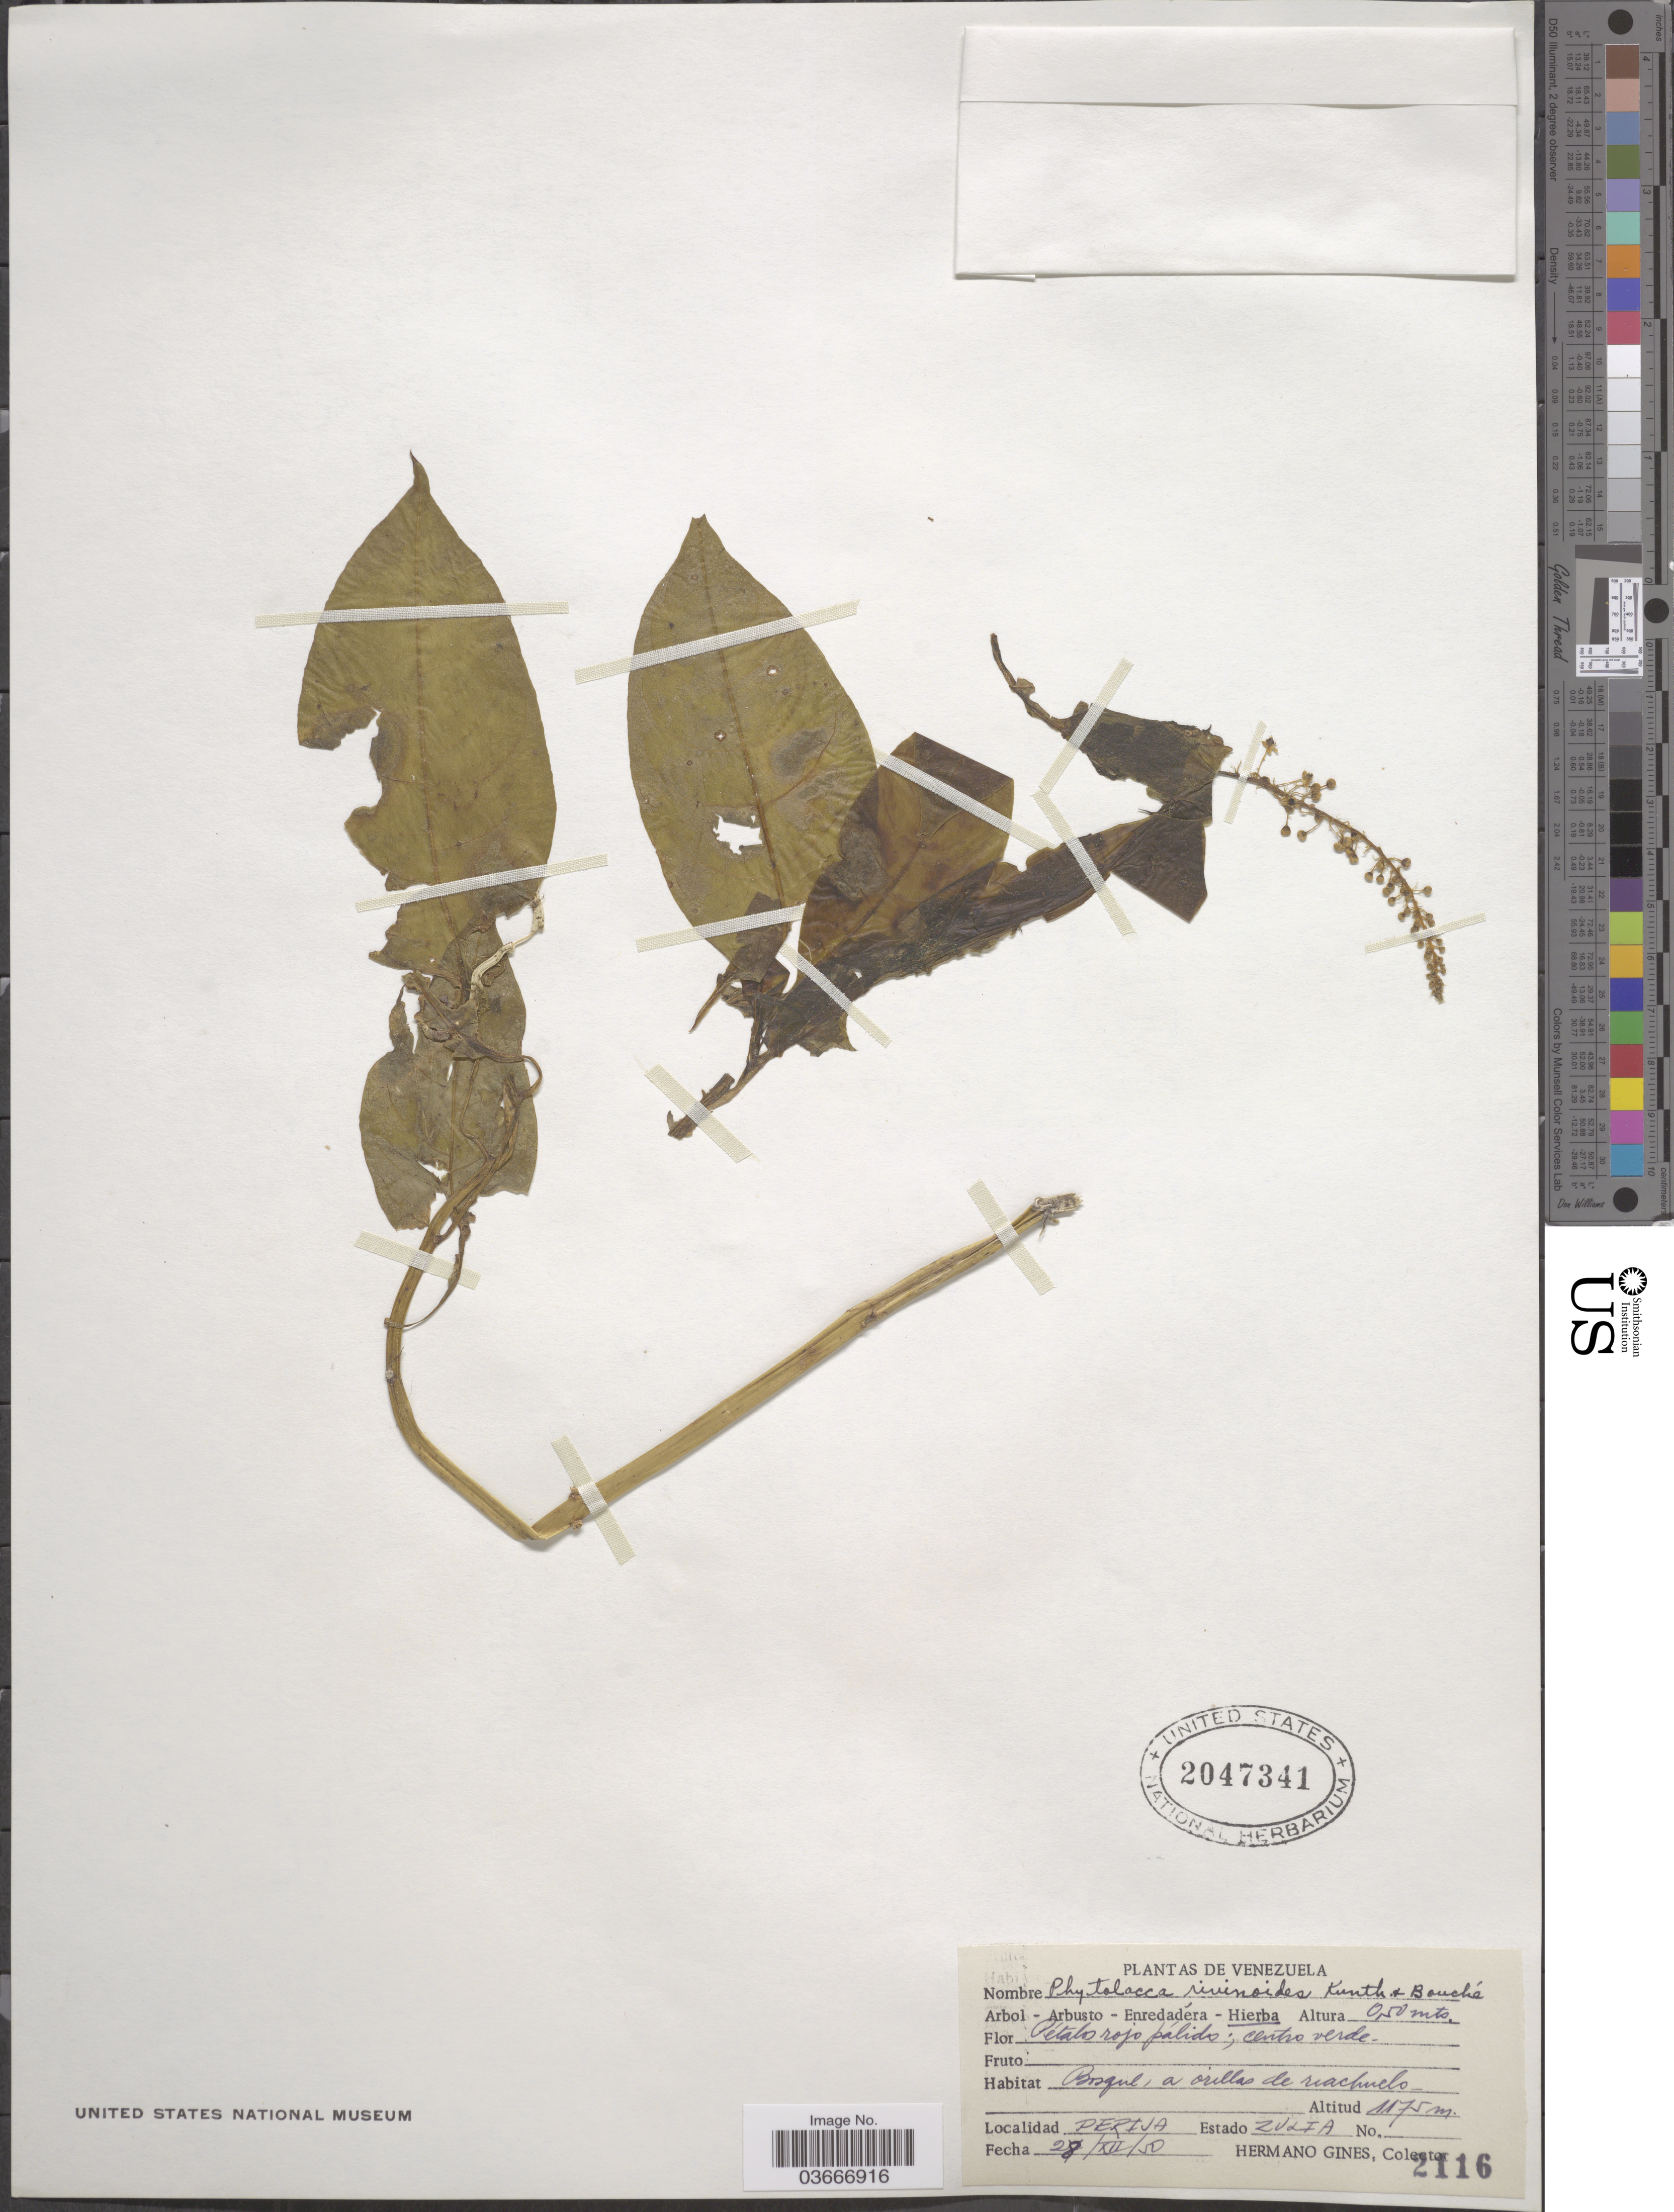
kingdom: Plantae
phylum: Tracheophyta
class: Magnoliopsida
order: Caryophyllales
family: Phytolaccaceae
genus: Phytolacca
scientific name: Phytolacca rivinoides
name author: Kunth & C.D. Bouché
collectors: Bro. Gines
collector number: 2116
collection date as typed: Transcribed d/m/y: 28/12/50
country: Venezuela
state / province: Zulia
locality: Perija.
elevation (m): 1175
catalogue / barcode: US 2047341